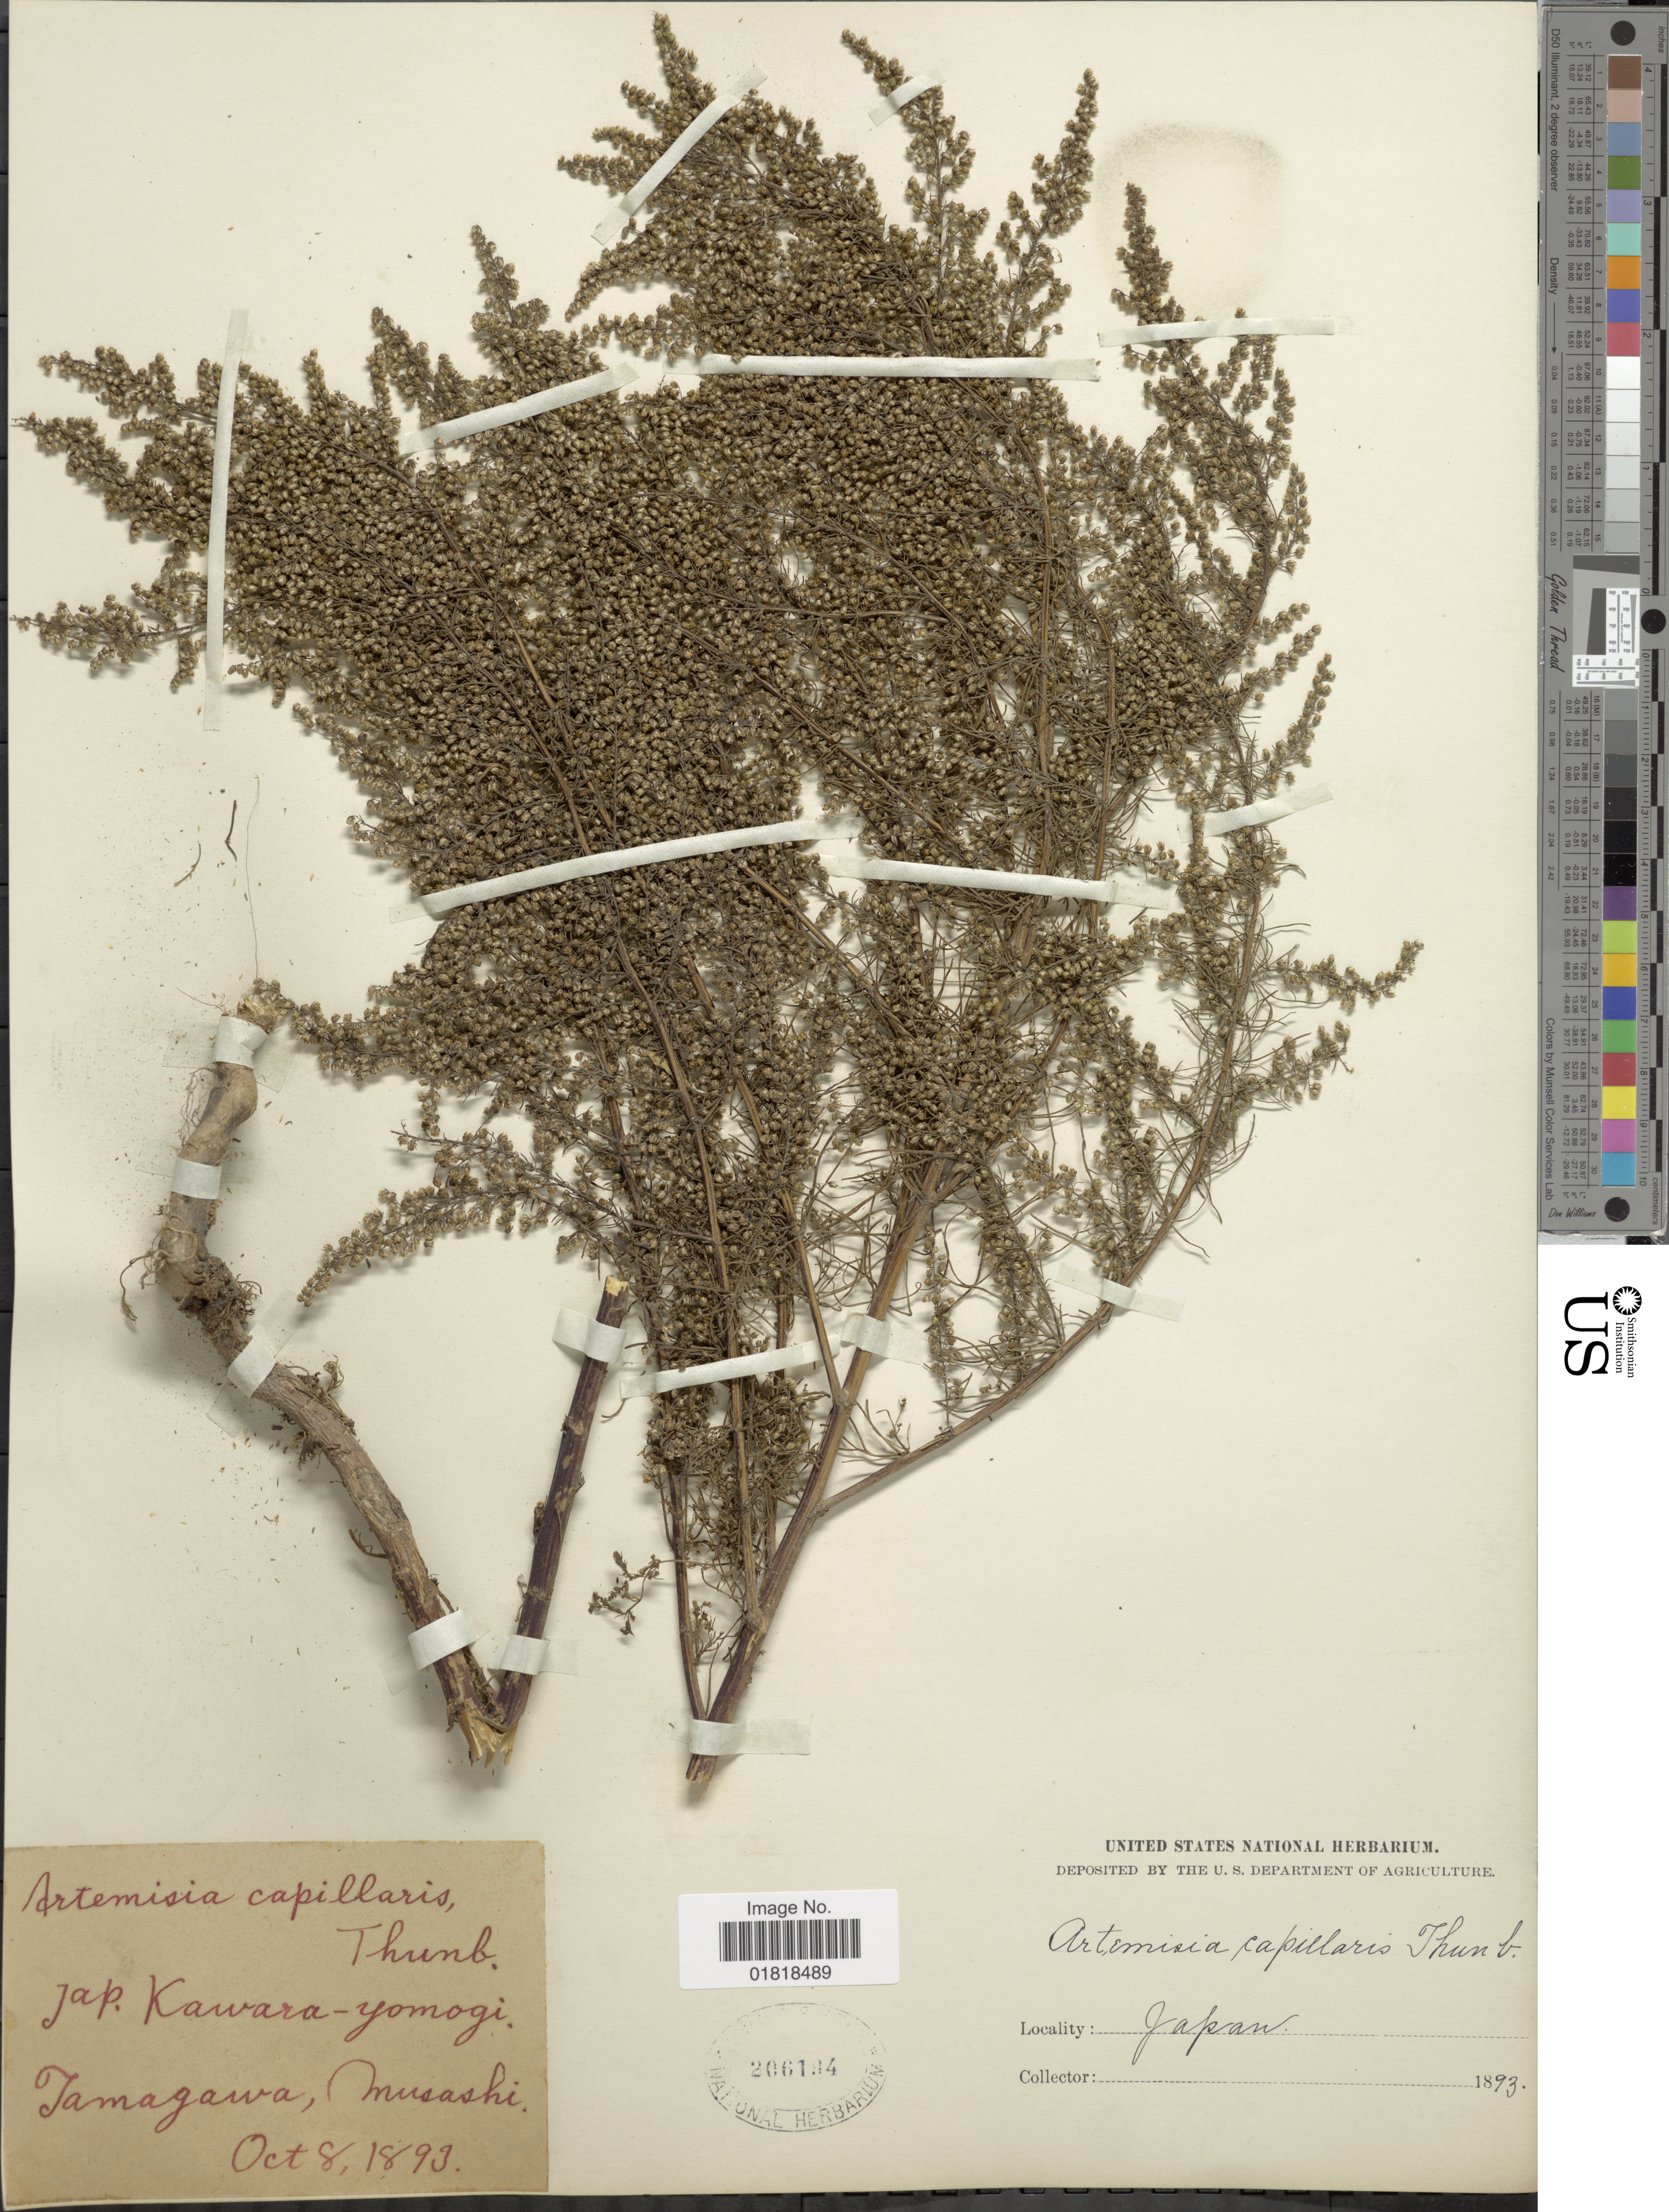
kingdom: Plantae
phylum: Tracheophyta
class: Magnoliopsida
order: Asterales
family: Asteraceae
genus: Artemisia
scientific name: Artemisia capillaris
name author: Thunb.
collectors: U.S. National Herbarium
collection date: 1893-10-08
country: Japan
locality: Tamagawa, Musashi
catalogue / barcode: US 206194